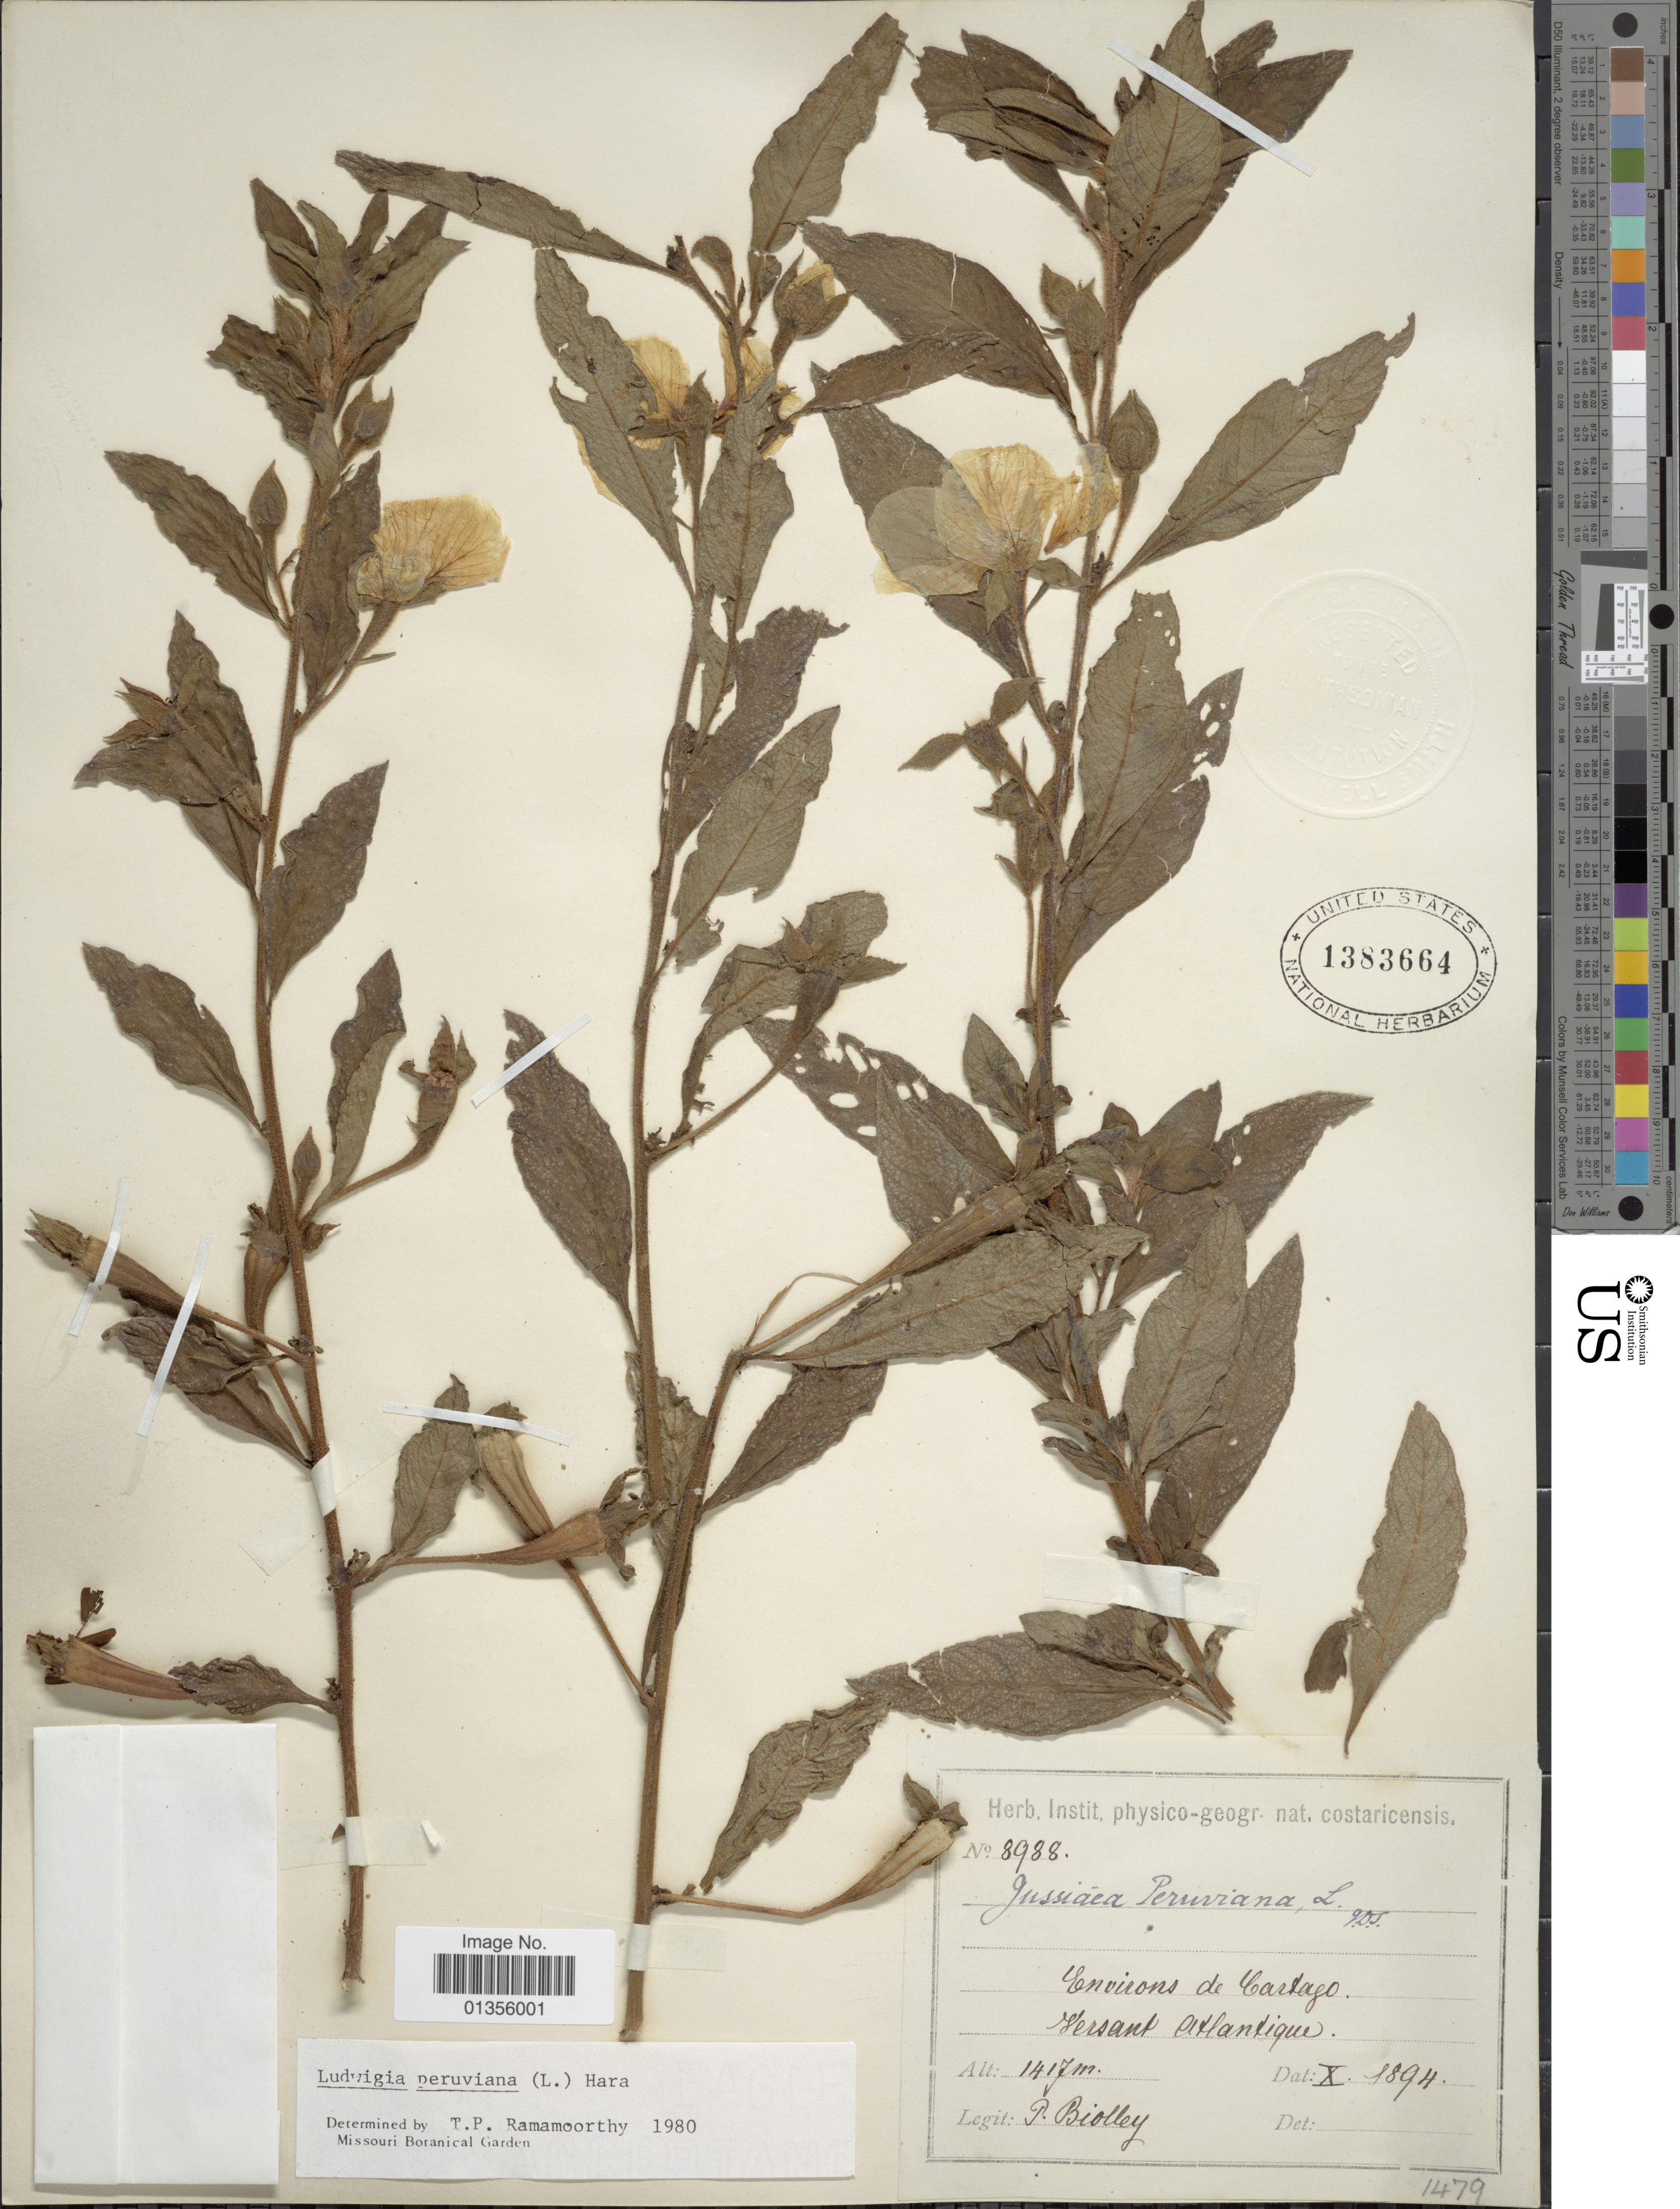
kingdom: Plantae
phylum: Tracheophyta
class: Magnoliopsida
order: Myrtales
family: Onagraceae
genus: Ludwigia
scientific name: Ludwigia peruviana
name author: (L.) H. Hara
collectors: P. Biolley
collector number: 8988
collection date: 1894-10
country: Costa Rica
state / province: Cartago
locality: Environs de Cartago. Hersant Atlantique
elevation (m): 1417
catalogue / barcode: US 1383664